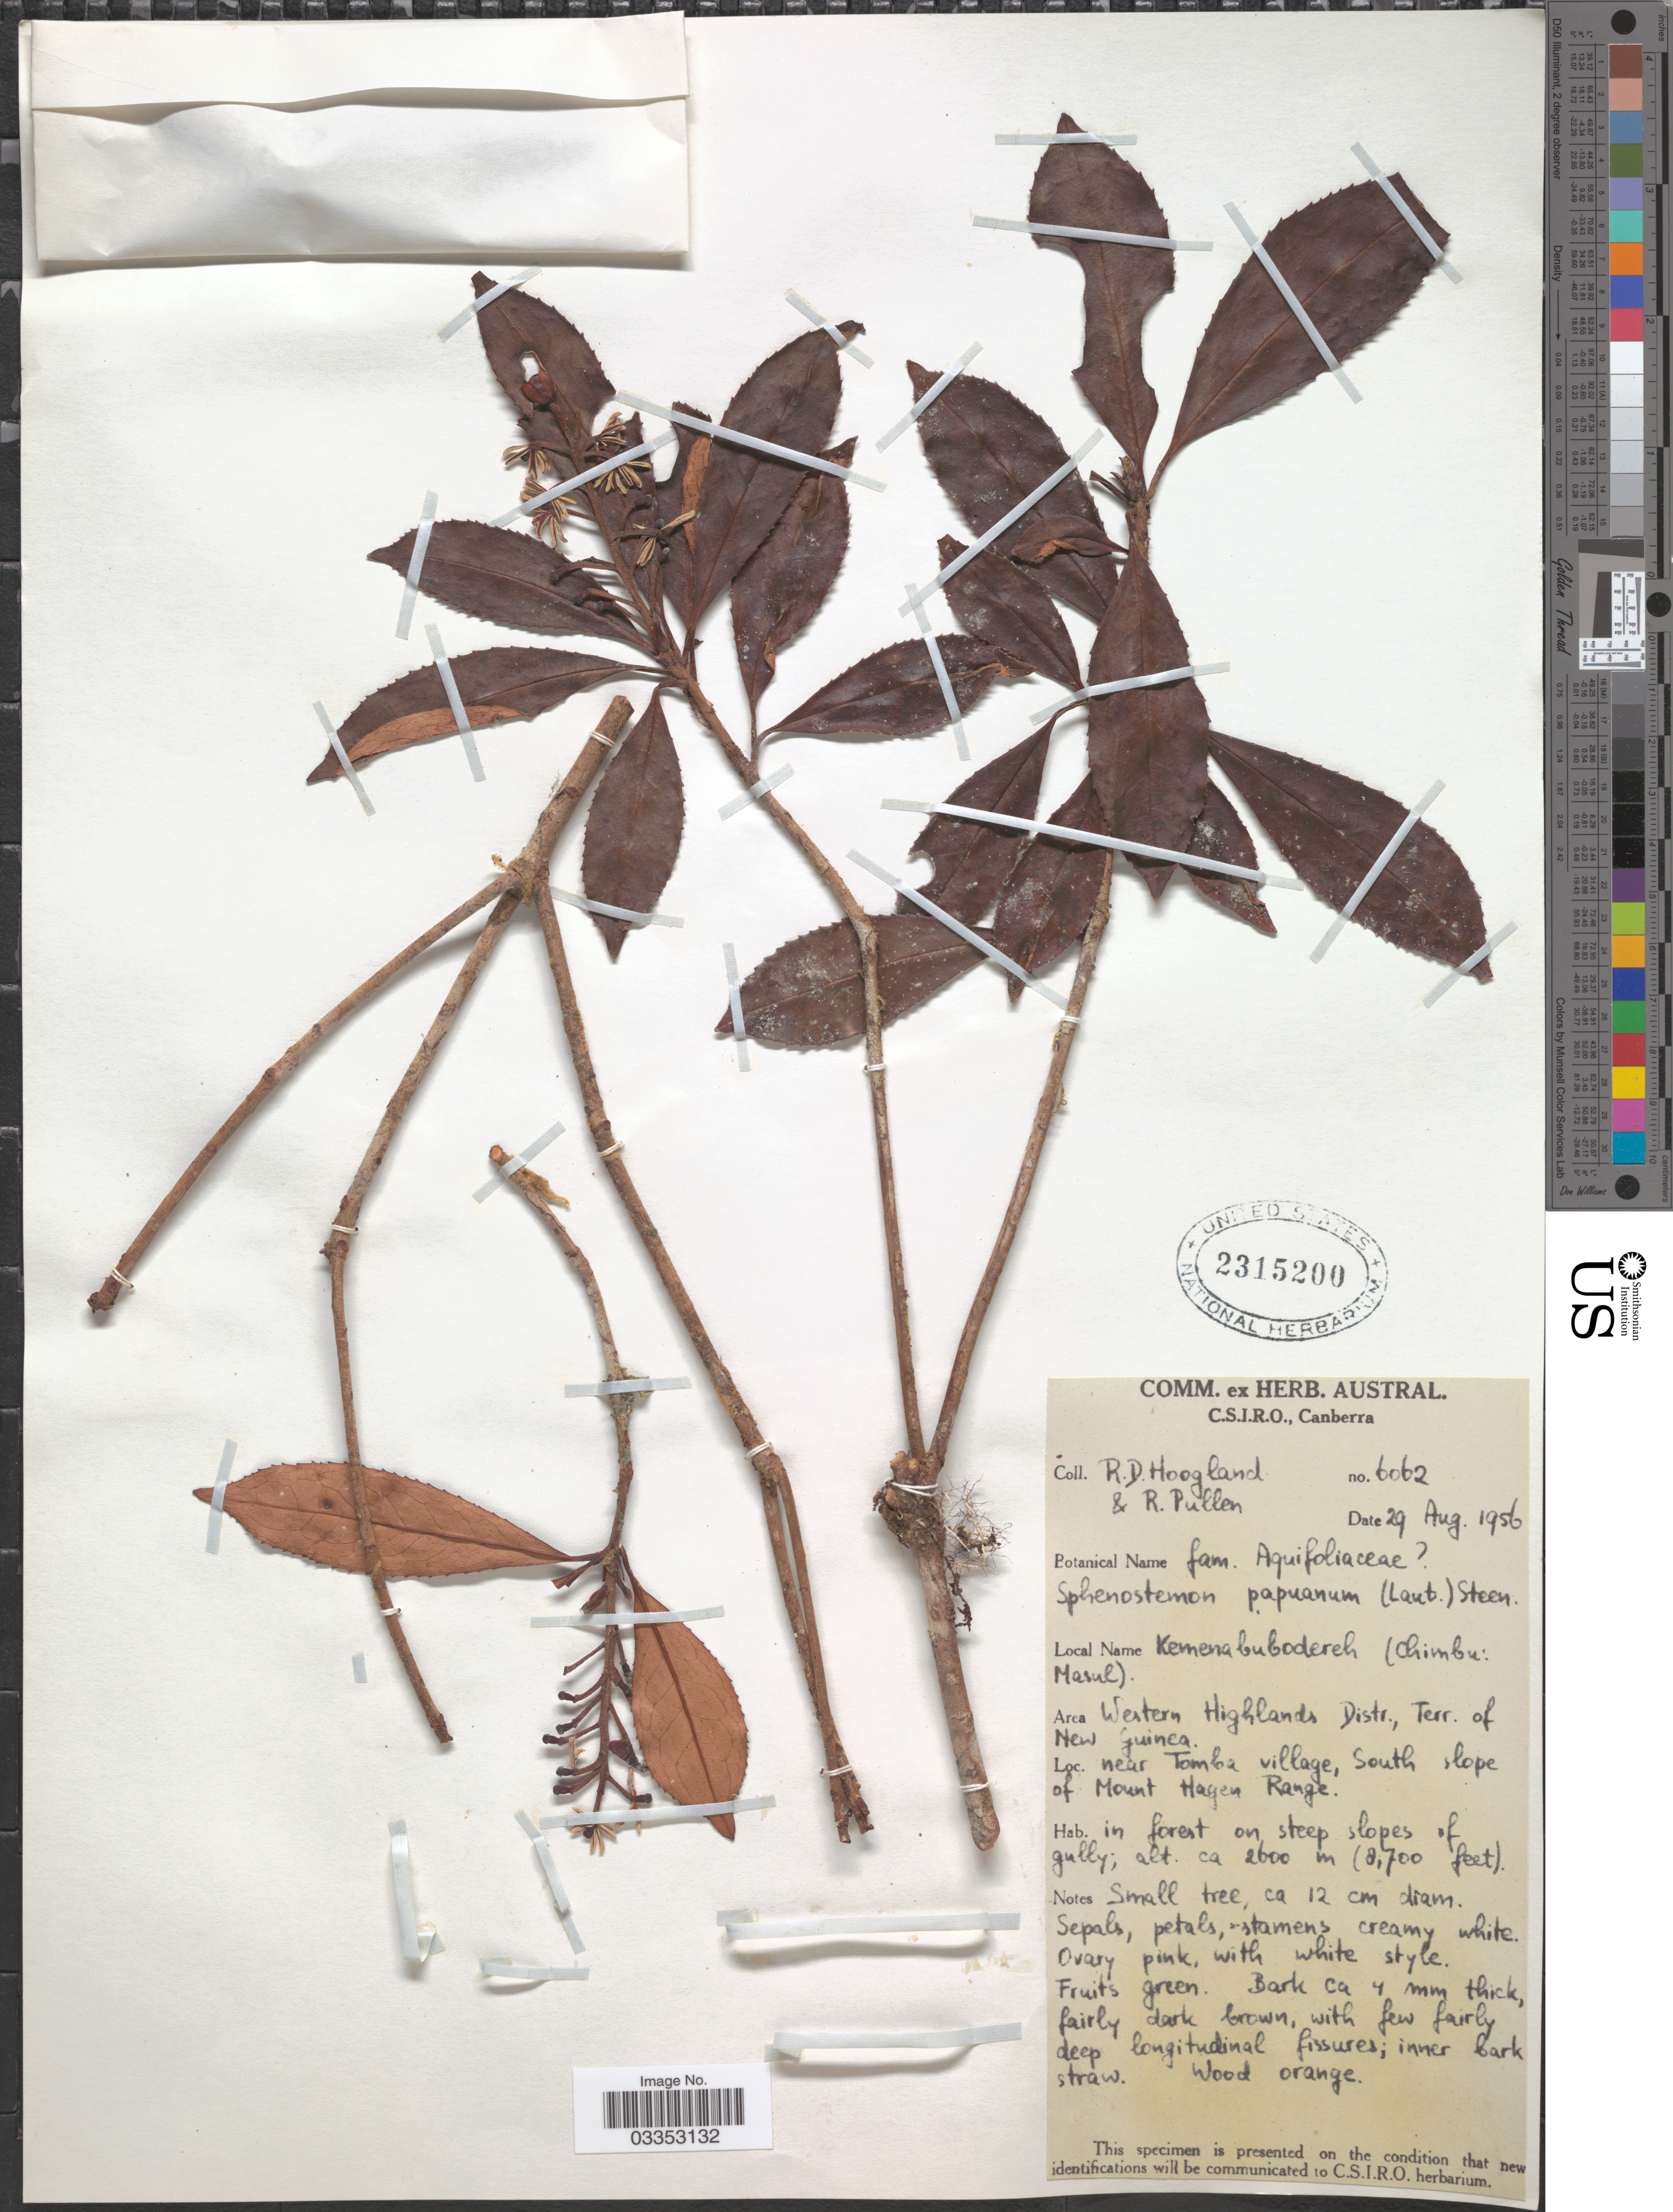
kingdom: Plantae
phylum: Tracheophyta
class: Magnoliopsida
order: Paracryphiales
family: Paracryphiaceae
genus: Sphenostemon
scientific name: Sphenostemon papuanus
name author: (Lauterb.) Steenis & Erdtm.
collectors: R. D. Hoogland & R. Pullen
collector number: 6062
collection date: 1956-08-29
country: Papua New Guinea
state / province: Western Highlands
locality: Area Western Highlands Distr, Terr. of New Guinea. Near Tomba village, South slope of Mount Hagen Range. In forest on steep slopes of gully.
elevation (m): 2600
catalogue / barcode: US 3215200